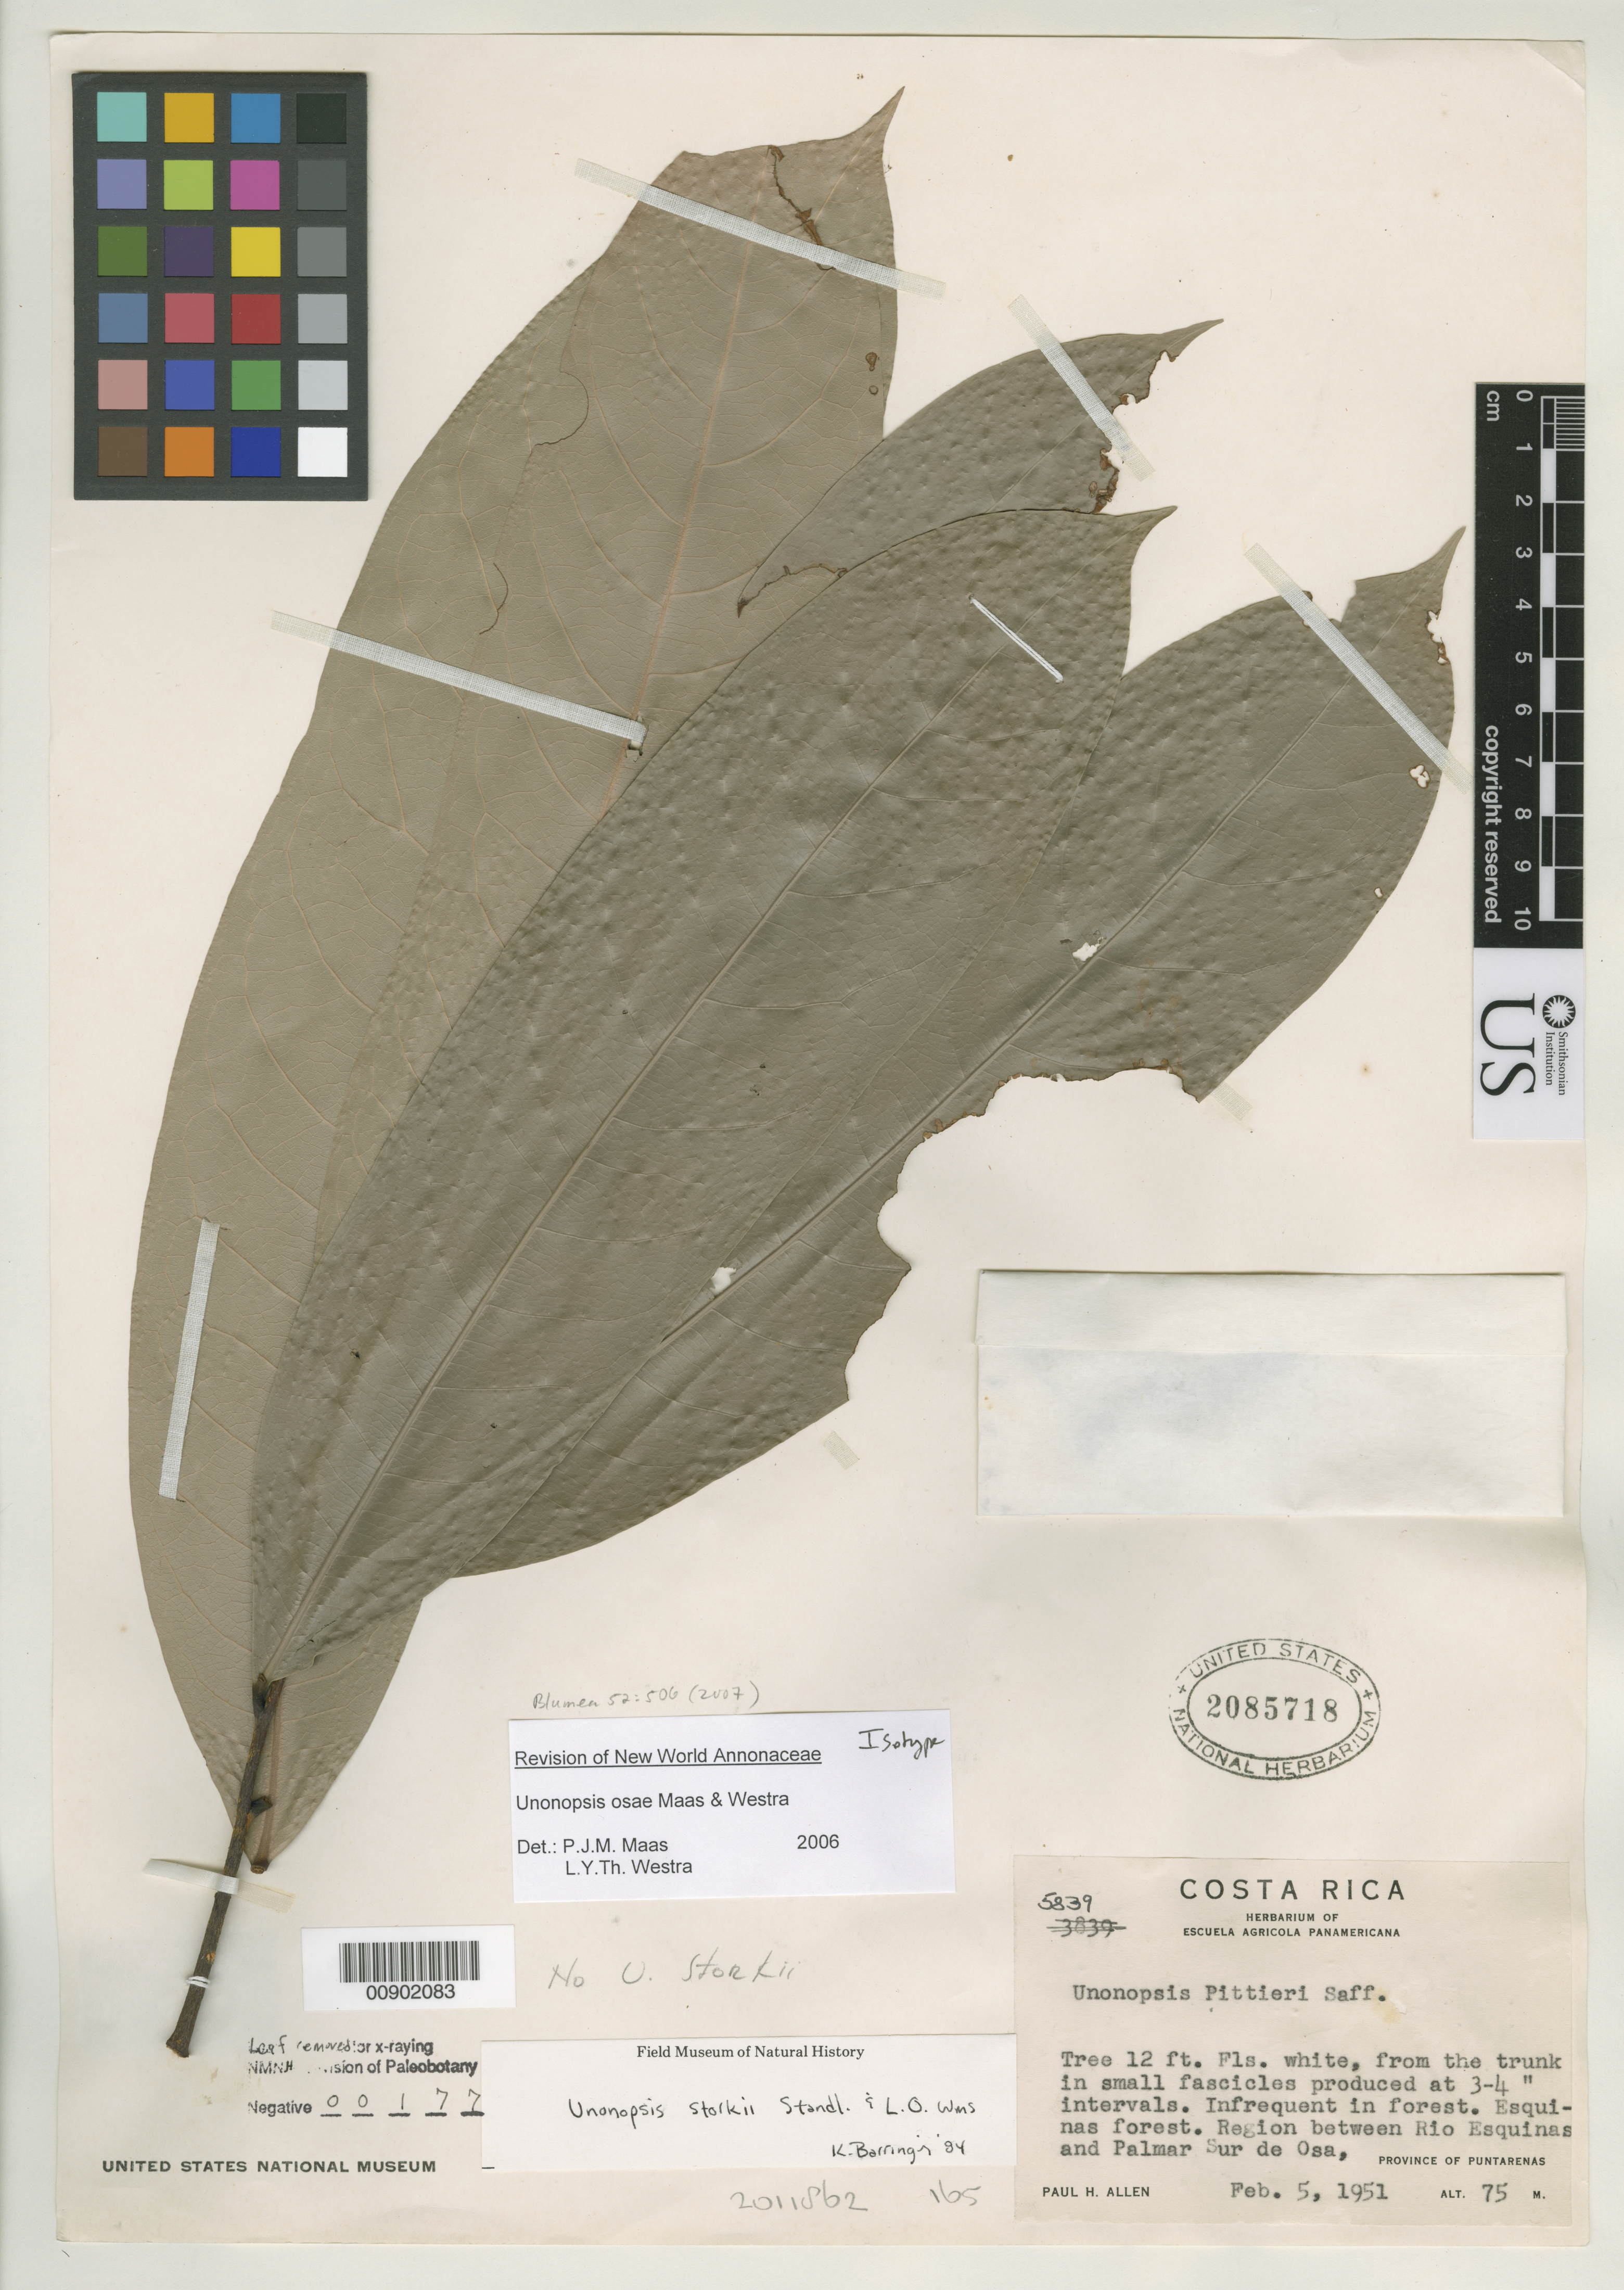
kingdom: Plantae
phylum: Tracheophyta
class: Magnoliopsida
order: Magnoliales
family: Annonaceae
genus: Unonopsis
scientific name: Unonopsis osae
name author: Maas & Westra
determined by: Maas, P. J.; Westra, L. Y.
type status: Isotype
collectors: P. H. Allen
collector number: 5839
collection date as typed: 05 Feb 1951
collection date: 1951-02-05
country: Costa Rica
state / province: Puntarenas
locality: Esquinas forest. Region between Rio Esquinas and Palmar Sur de Osa, province of Puntarenas.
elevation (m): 75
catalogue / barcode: US 2085718